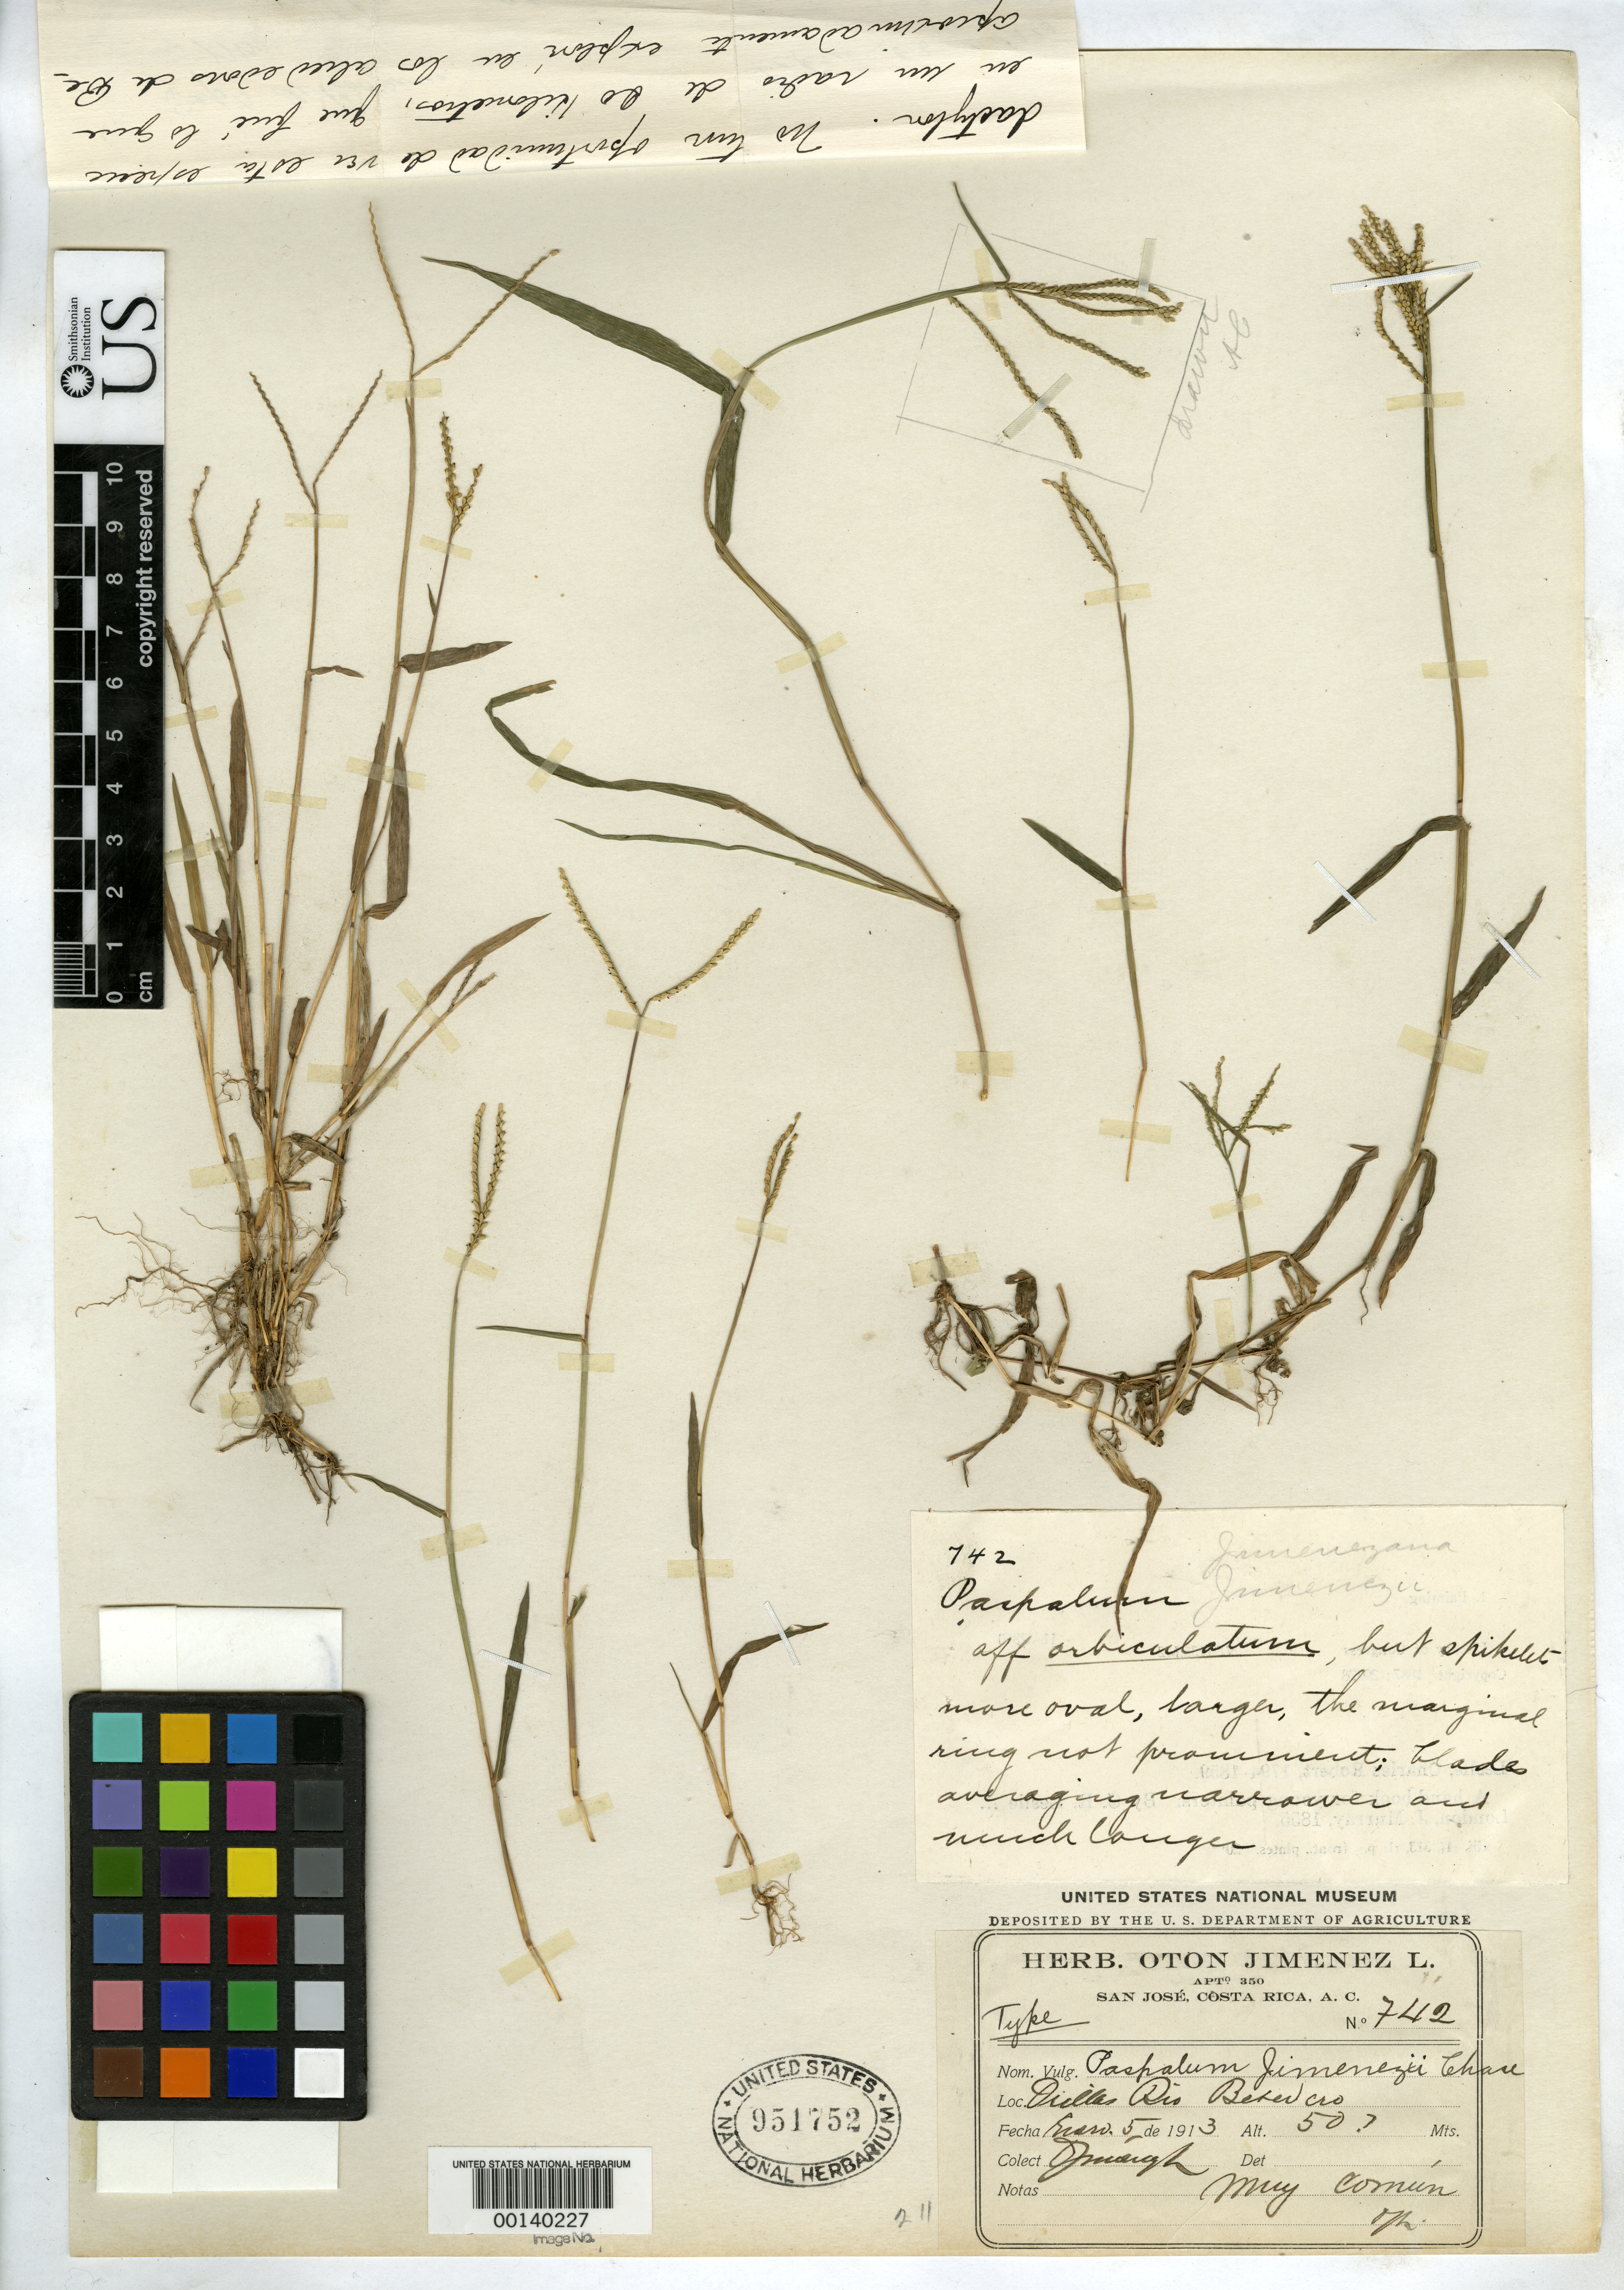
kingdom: Plantae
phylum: Tracheophyta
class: Liliopsida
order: Poales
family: Poaceae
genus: Paspalum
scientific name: Paspalum jimenezii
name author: Chase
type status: Holotype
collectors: O. Jiménez L.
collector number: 742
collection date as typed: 05 Jan 1913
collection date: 1913-01-05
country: Costa Rica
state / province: Guanacaste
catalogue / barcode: US 951752